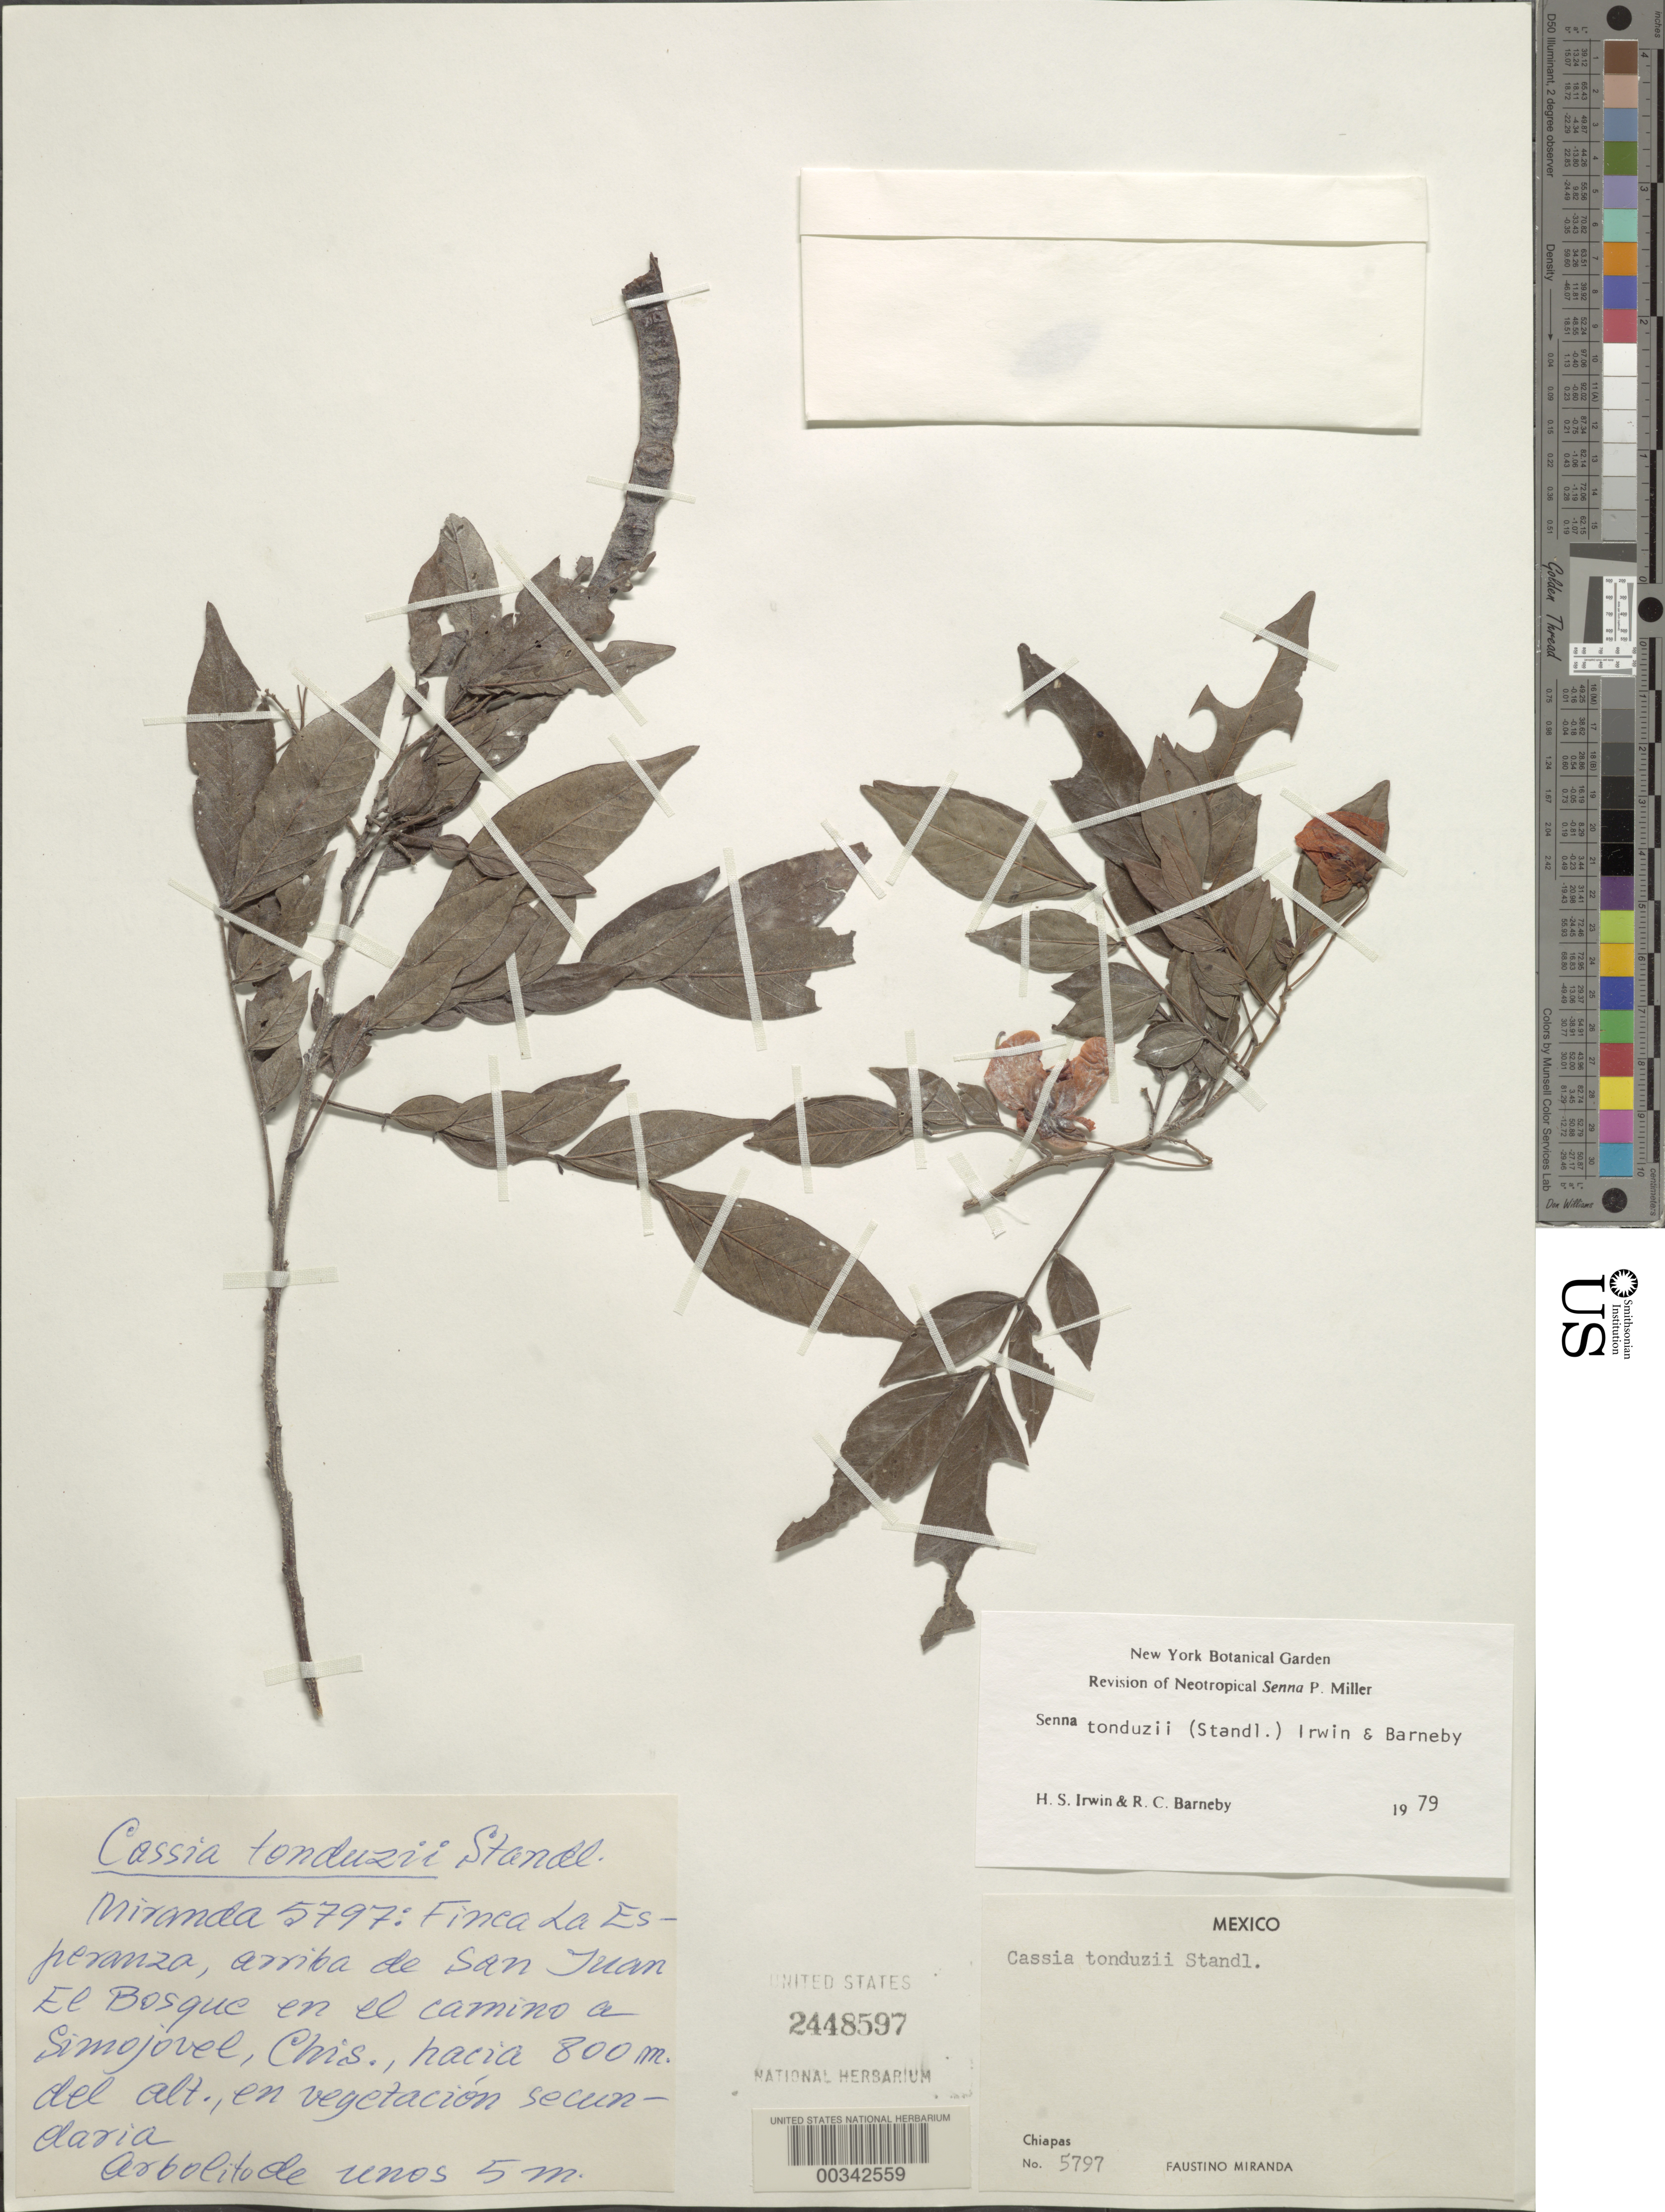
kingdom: Plantae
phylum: Tracheophyta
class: Magnoliopsida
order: Fabales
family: Fabaceae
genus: Senna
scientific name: Senna tonduzii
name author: (Standl.) H.S. Irwin & Barneby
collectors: F. Miranda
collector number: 5797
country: Mexico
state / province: Chiapas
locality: Finca La Esperanza , arriba de San Juan El Bosque en el camino a Simojovel, Chis.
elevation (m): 800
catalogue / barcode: US 2448597